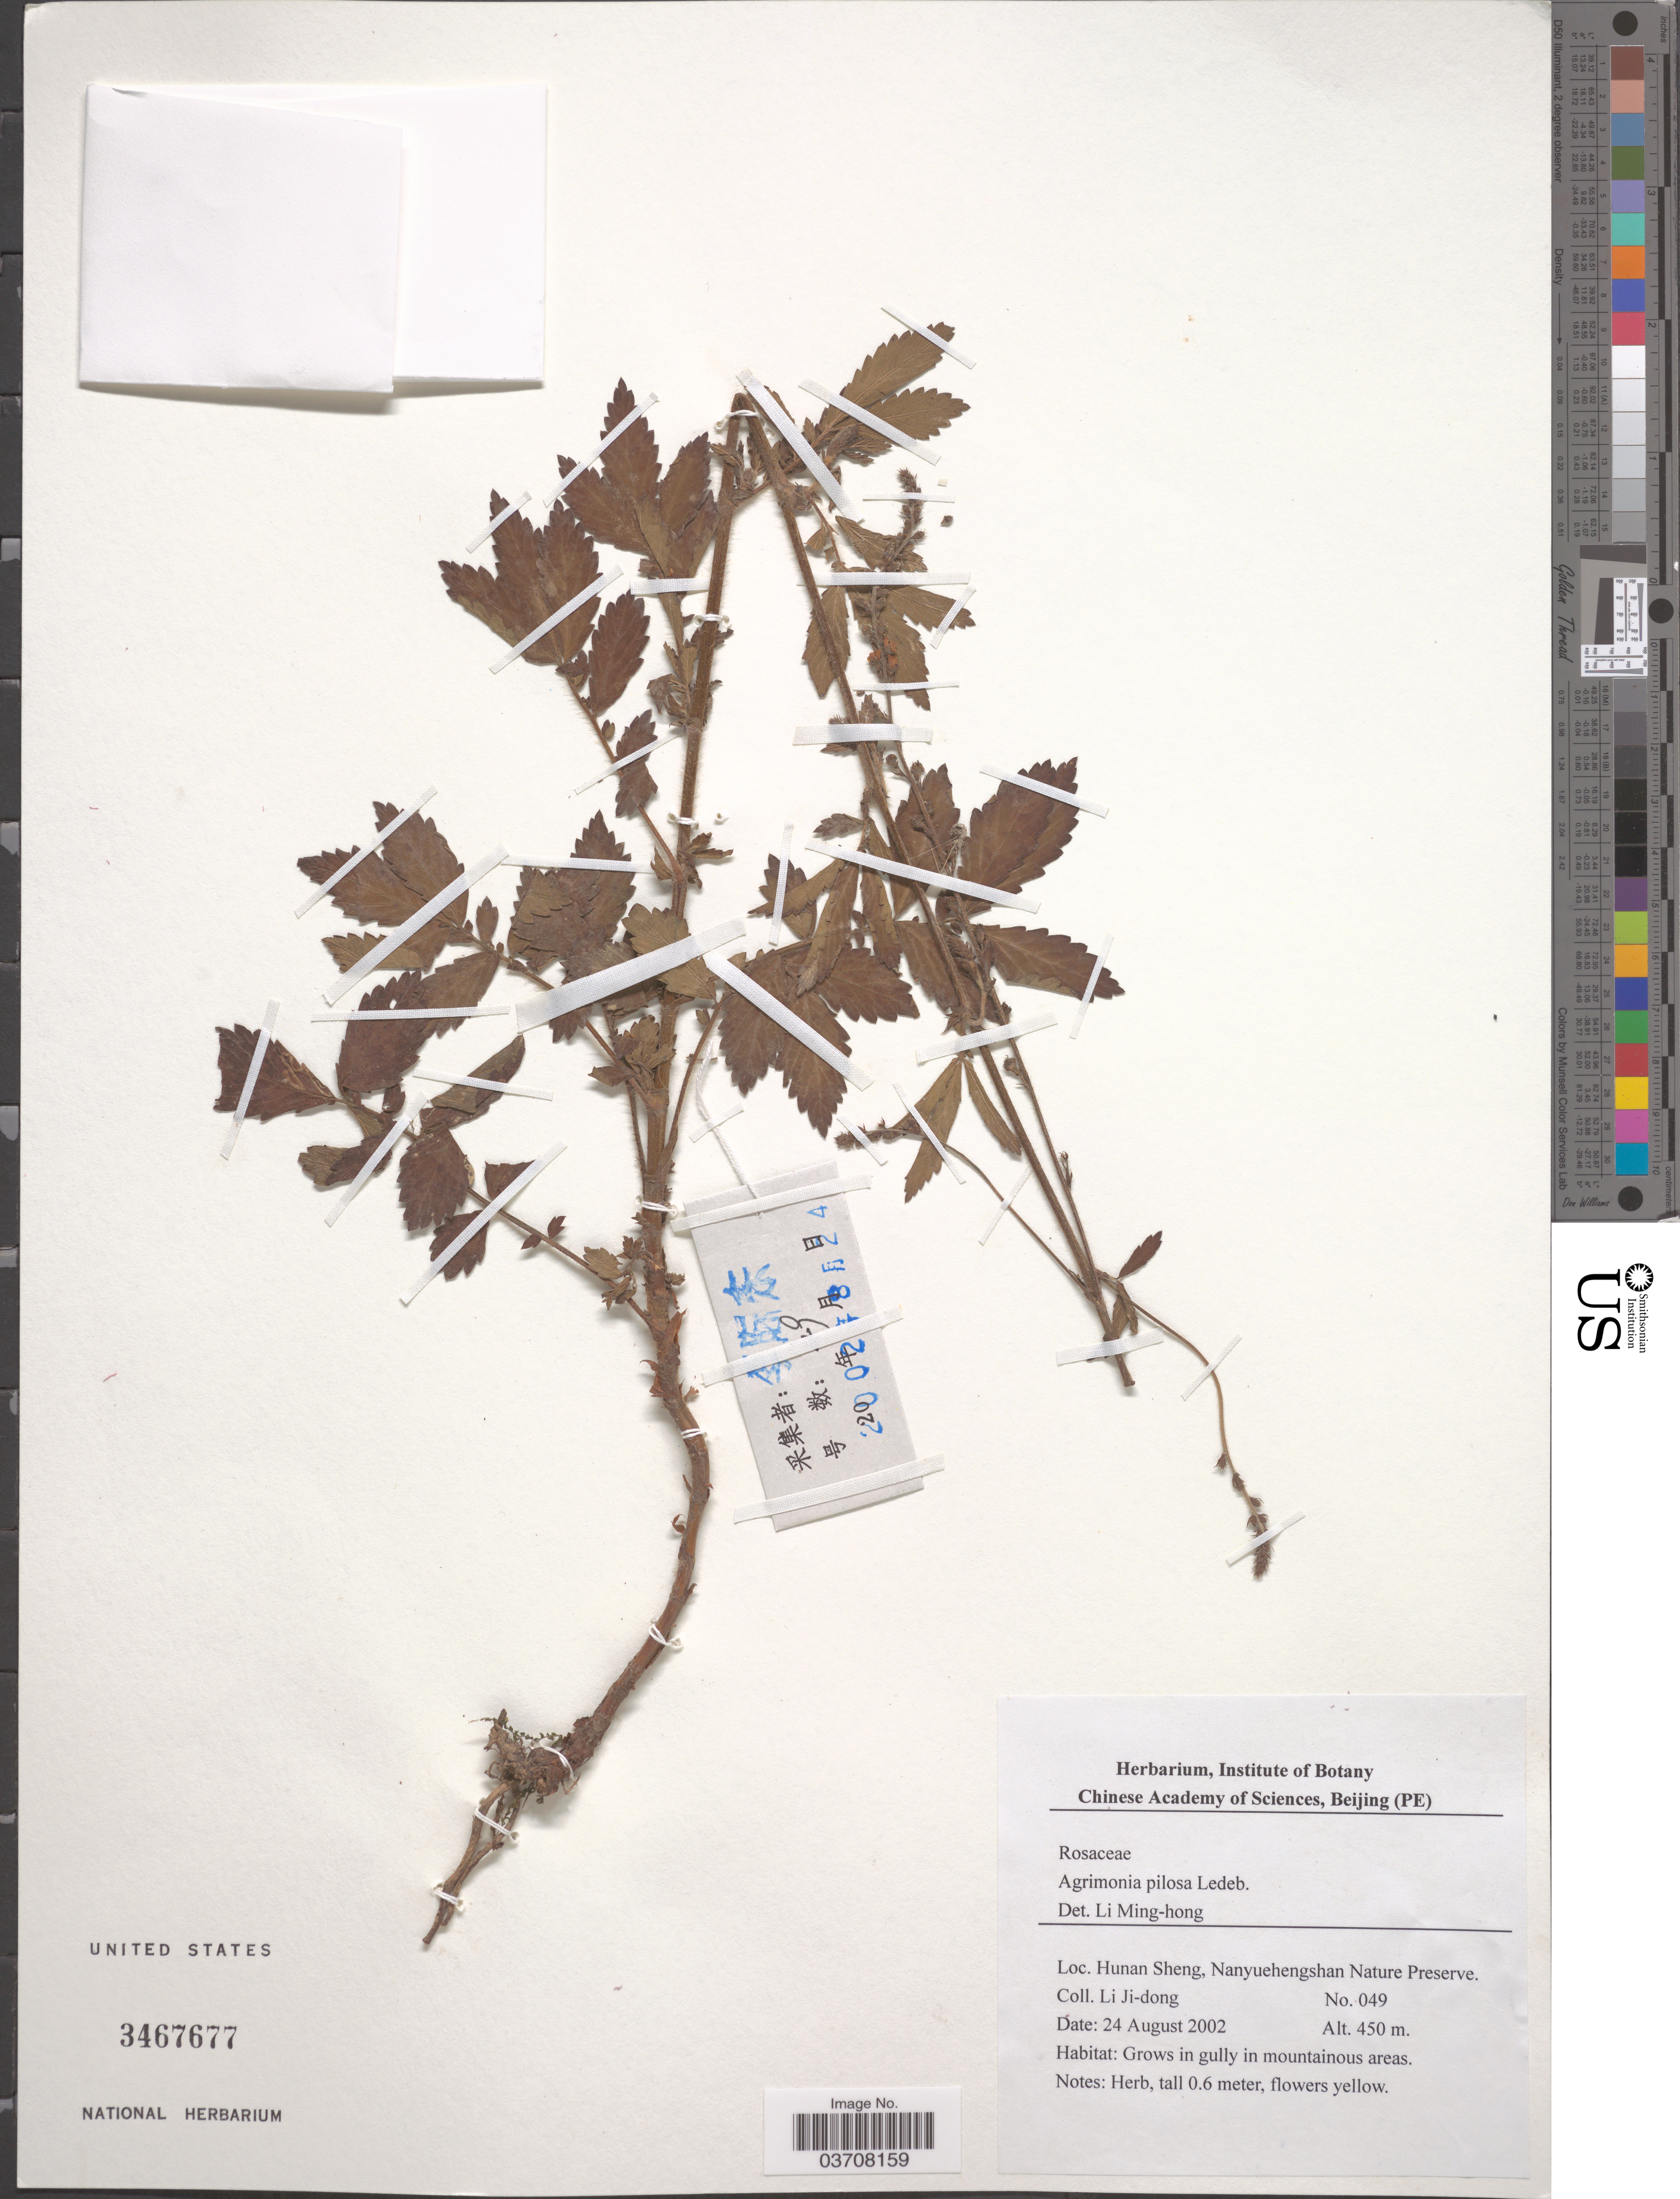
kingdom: Plantae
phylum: Tracheophyta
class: Magnoliopsida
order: Rosales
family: Rosaceae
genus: Agrimonia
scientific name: Agrimonia pilosa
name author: Ledeb.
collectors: J. Li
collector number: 049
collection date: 2002-08-24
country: China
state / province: Hunan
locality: Hunan Sheng, Nanyuehengshan Nature Preserve.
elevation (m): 450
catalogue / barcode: US 3467677